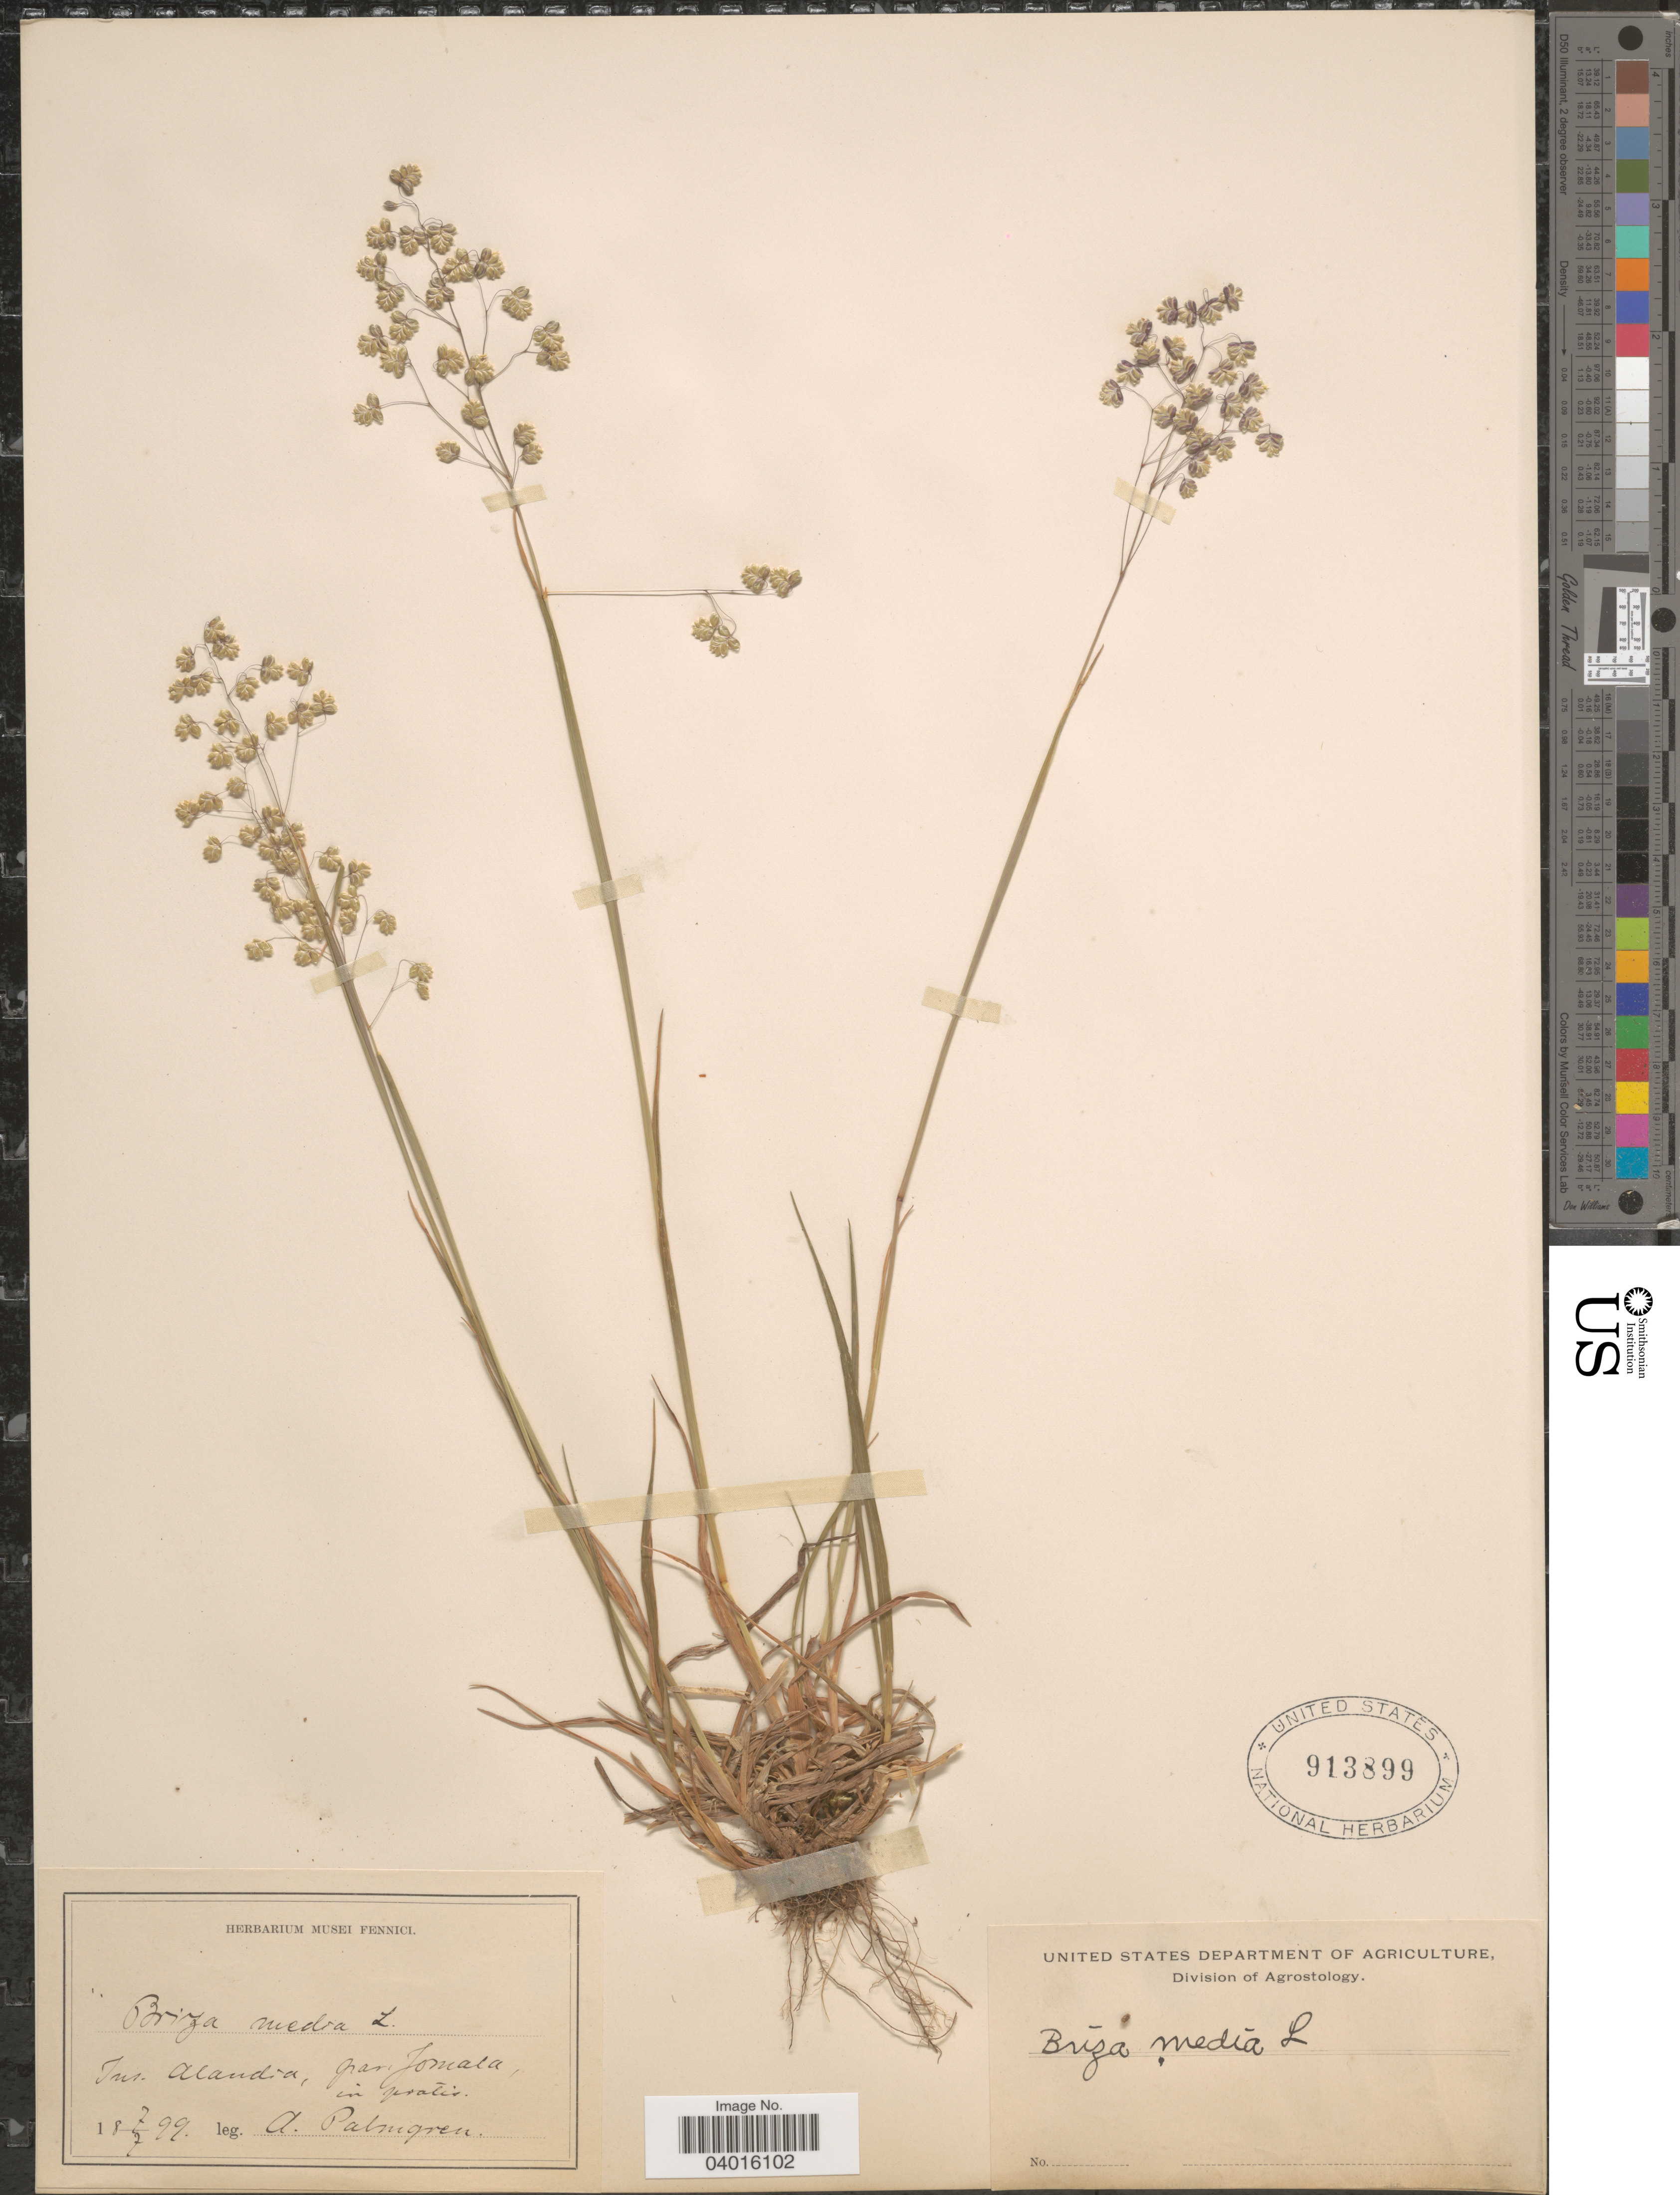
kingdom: Plantae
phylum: Tracheophyta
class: Liliopsida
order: Poales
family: Poaceae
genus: Briza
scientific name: Briza media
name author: L.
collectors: A. Palmgren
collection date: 1899-07-07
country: Finland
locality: Sur. Alandia, par. Jomata, in pratis.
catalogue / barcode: US 913899